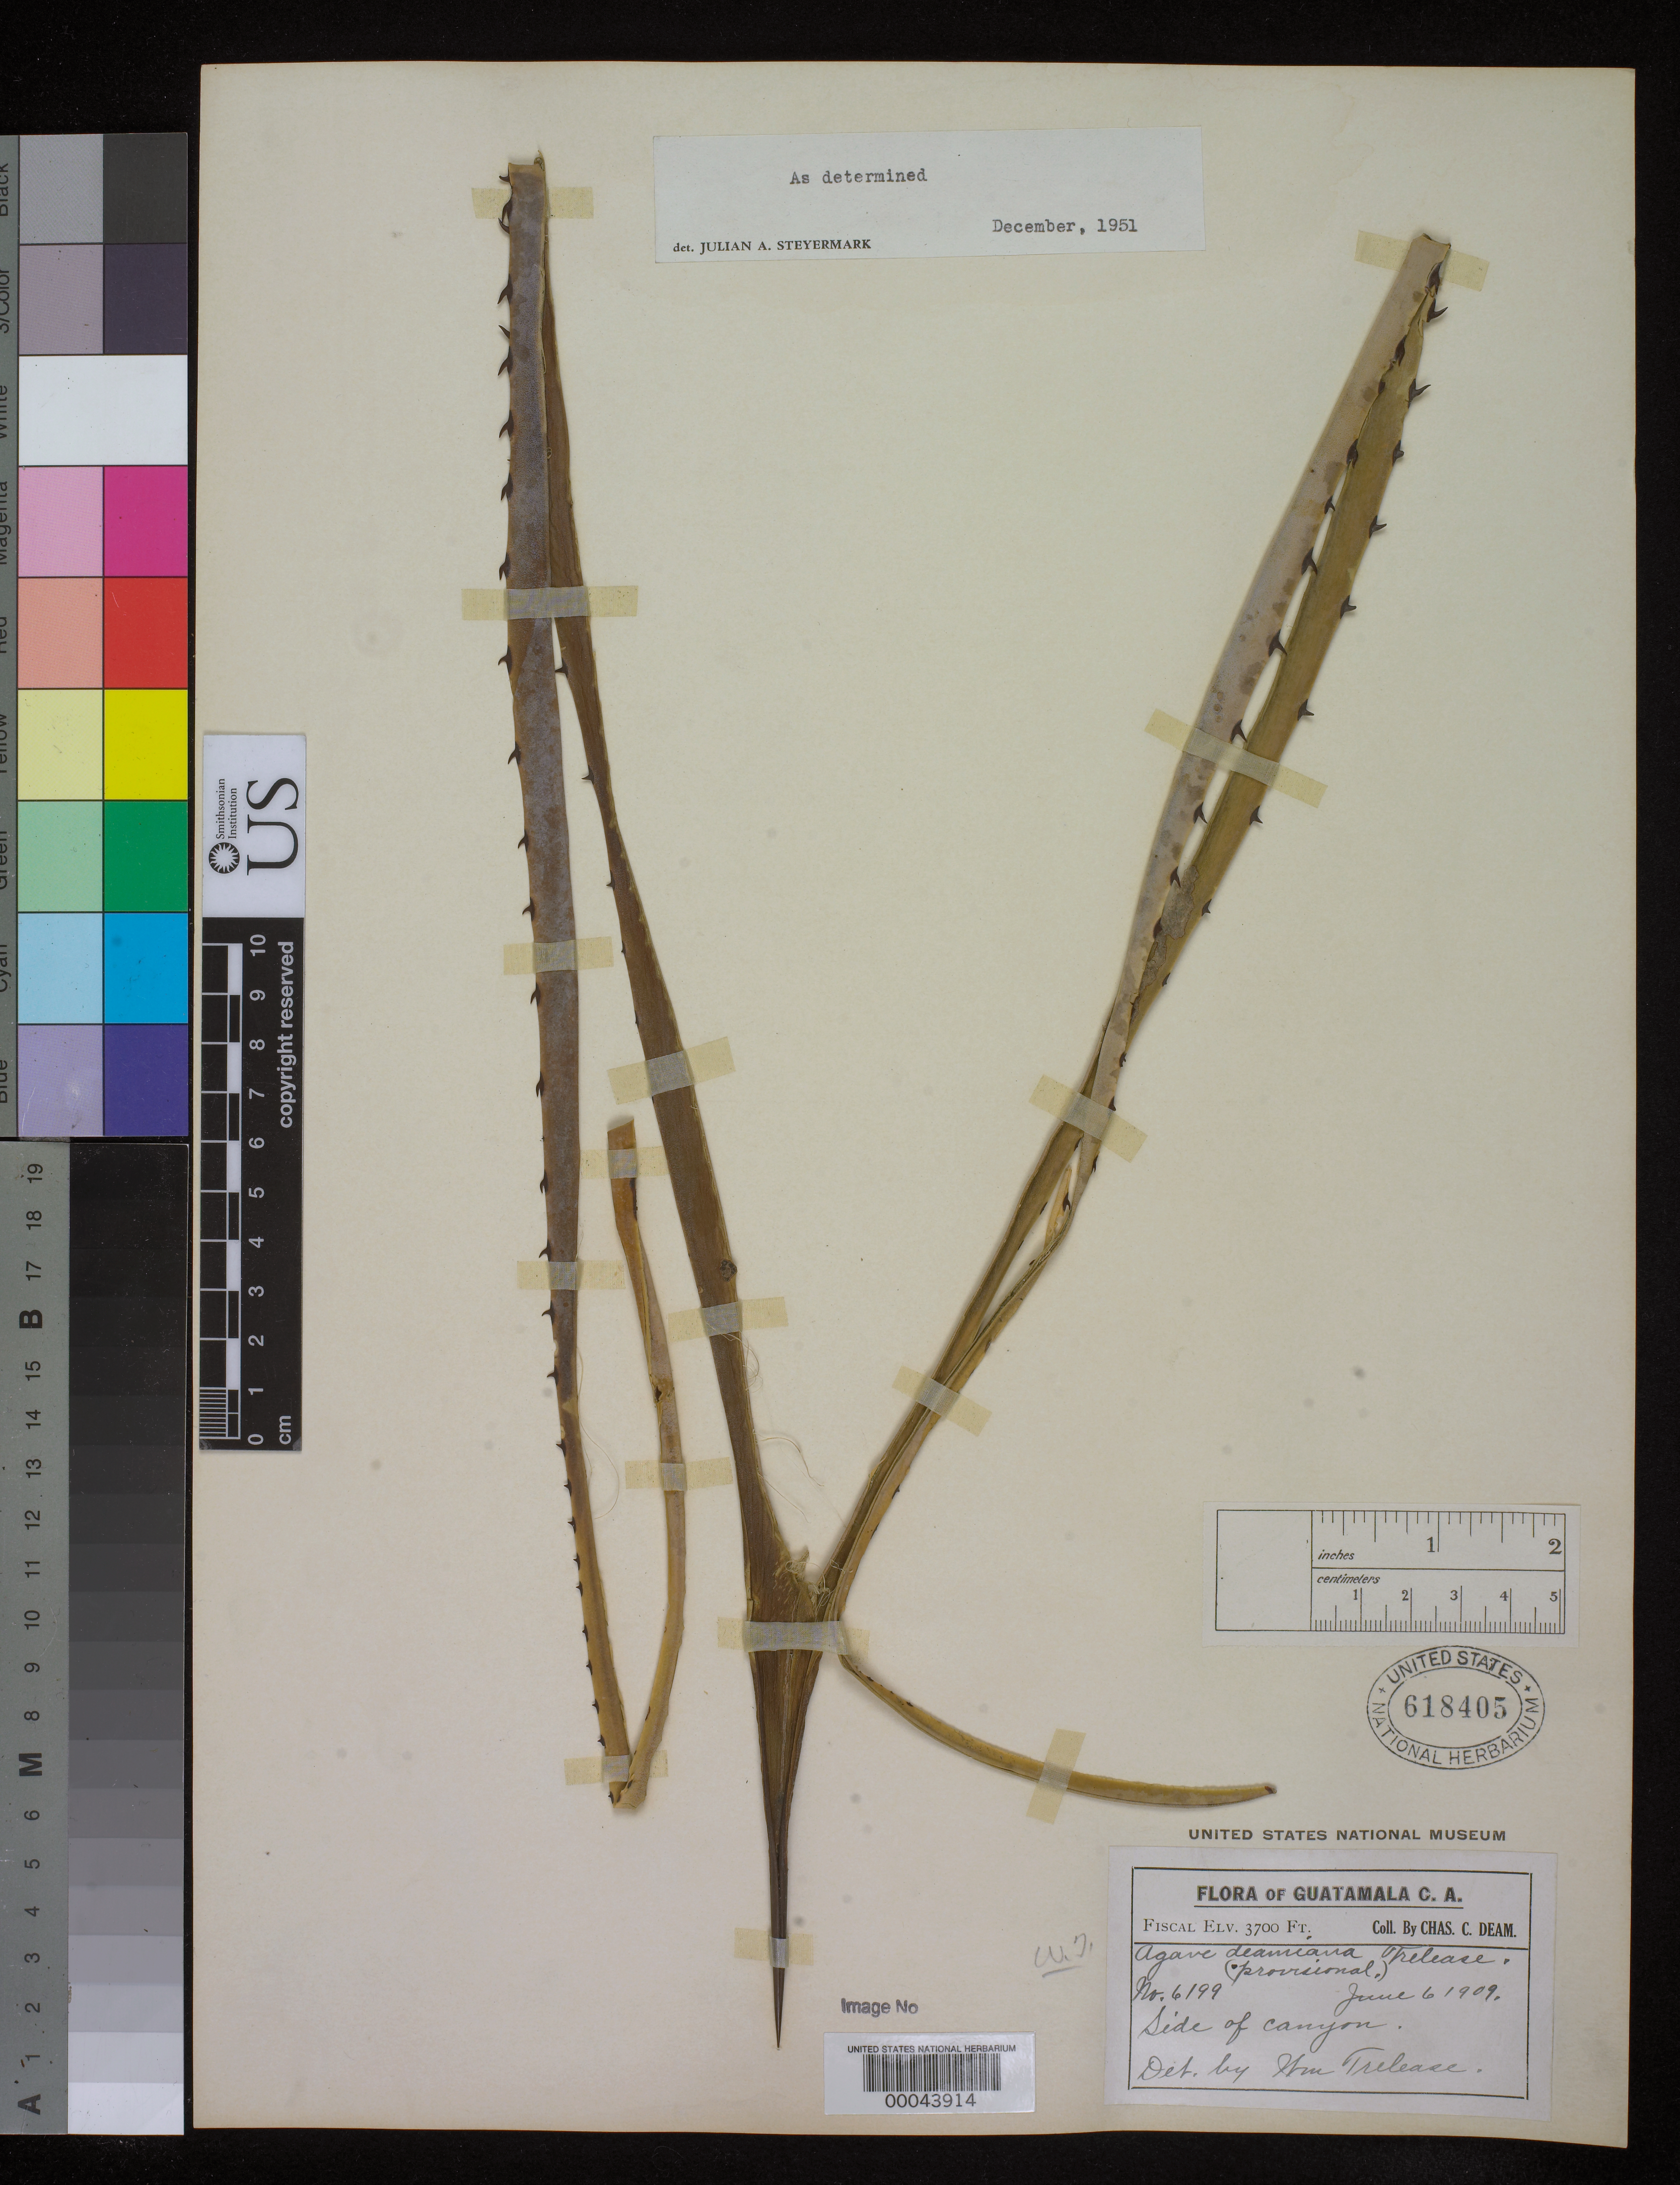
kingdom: Plantae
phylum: Tracheophyta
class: Liliopsida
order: Asparagales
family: Asparagaceae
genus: Agave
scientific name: Agave deamiana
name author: Trel.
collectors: C. C. Deam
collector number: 6199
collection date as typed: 06 Jun 1909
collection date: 1909-06-06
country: Guatemala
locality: Side of canyon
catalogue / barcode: US 618405